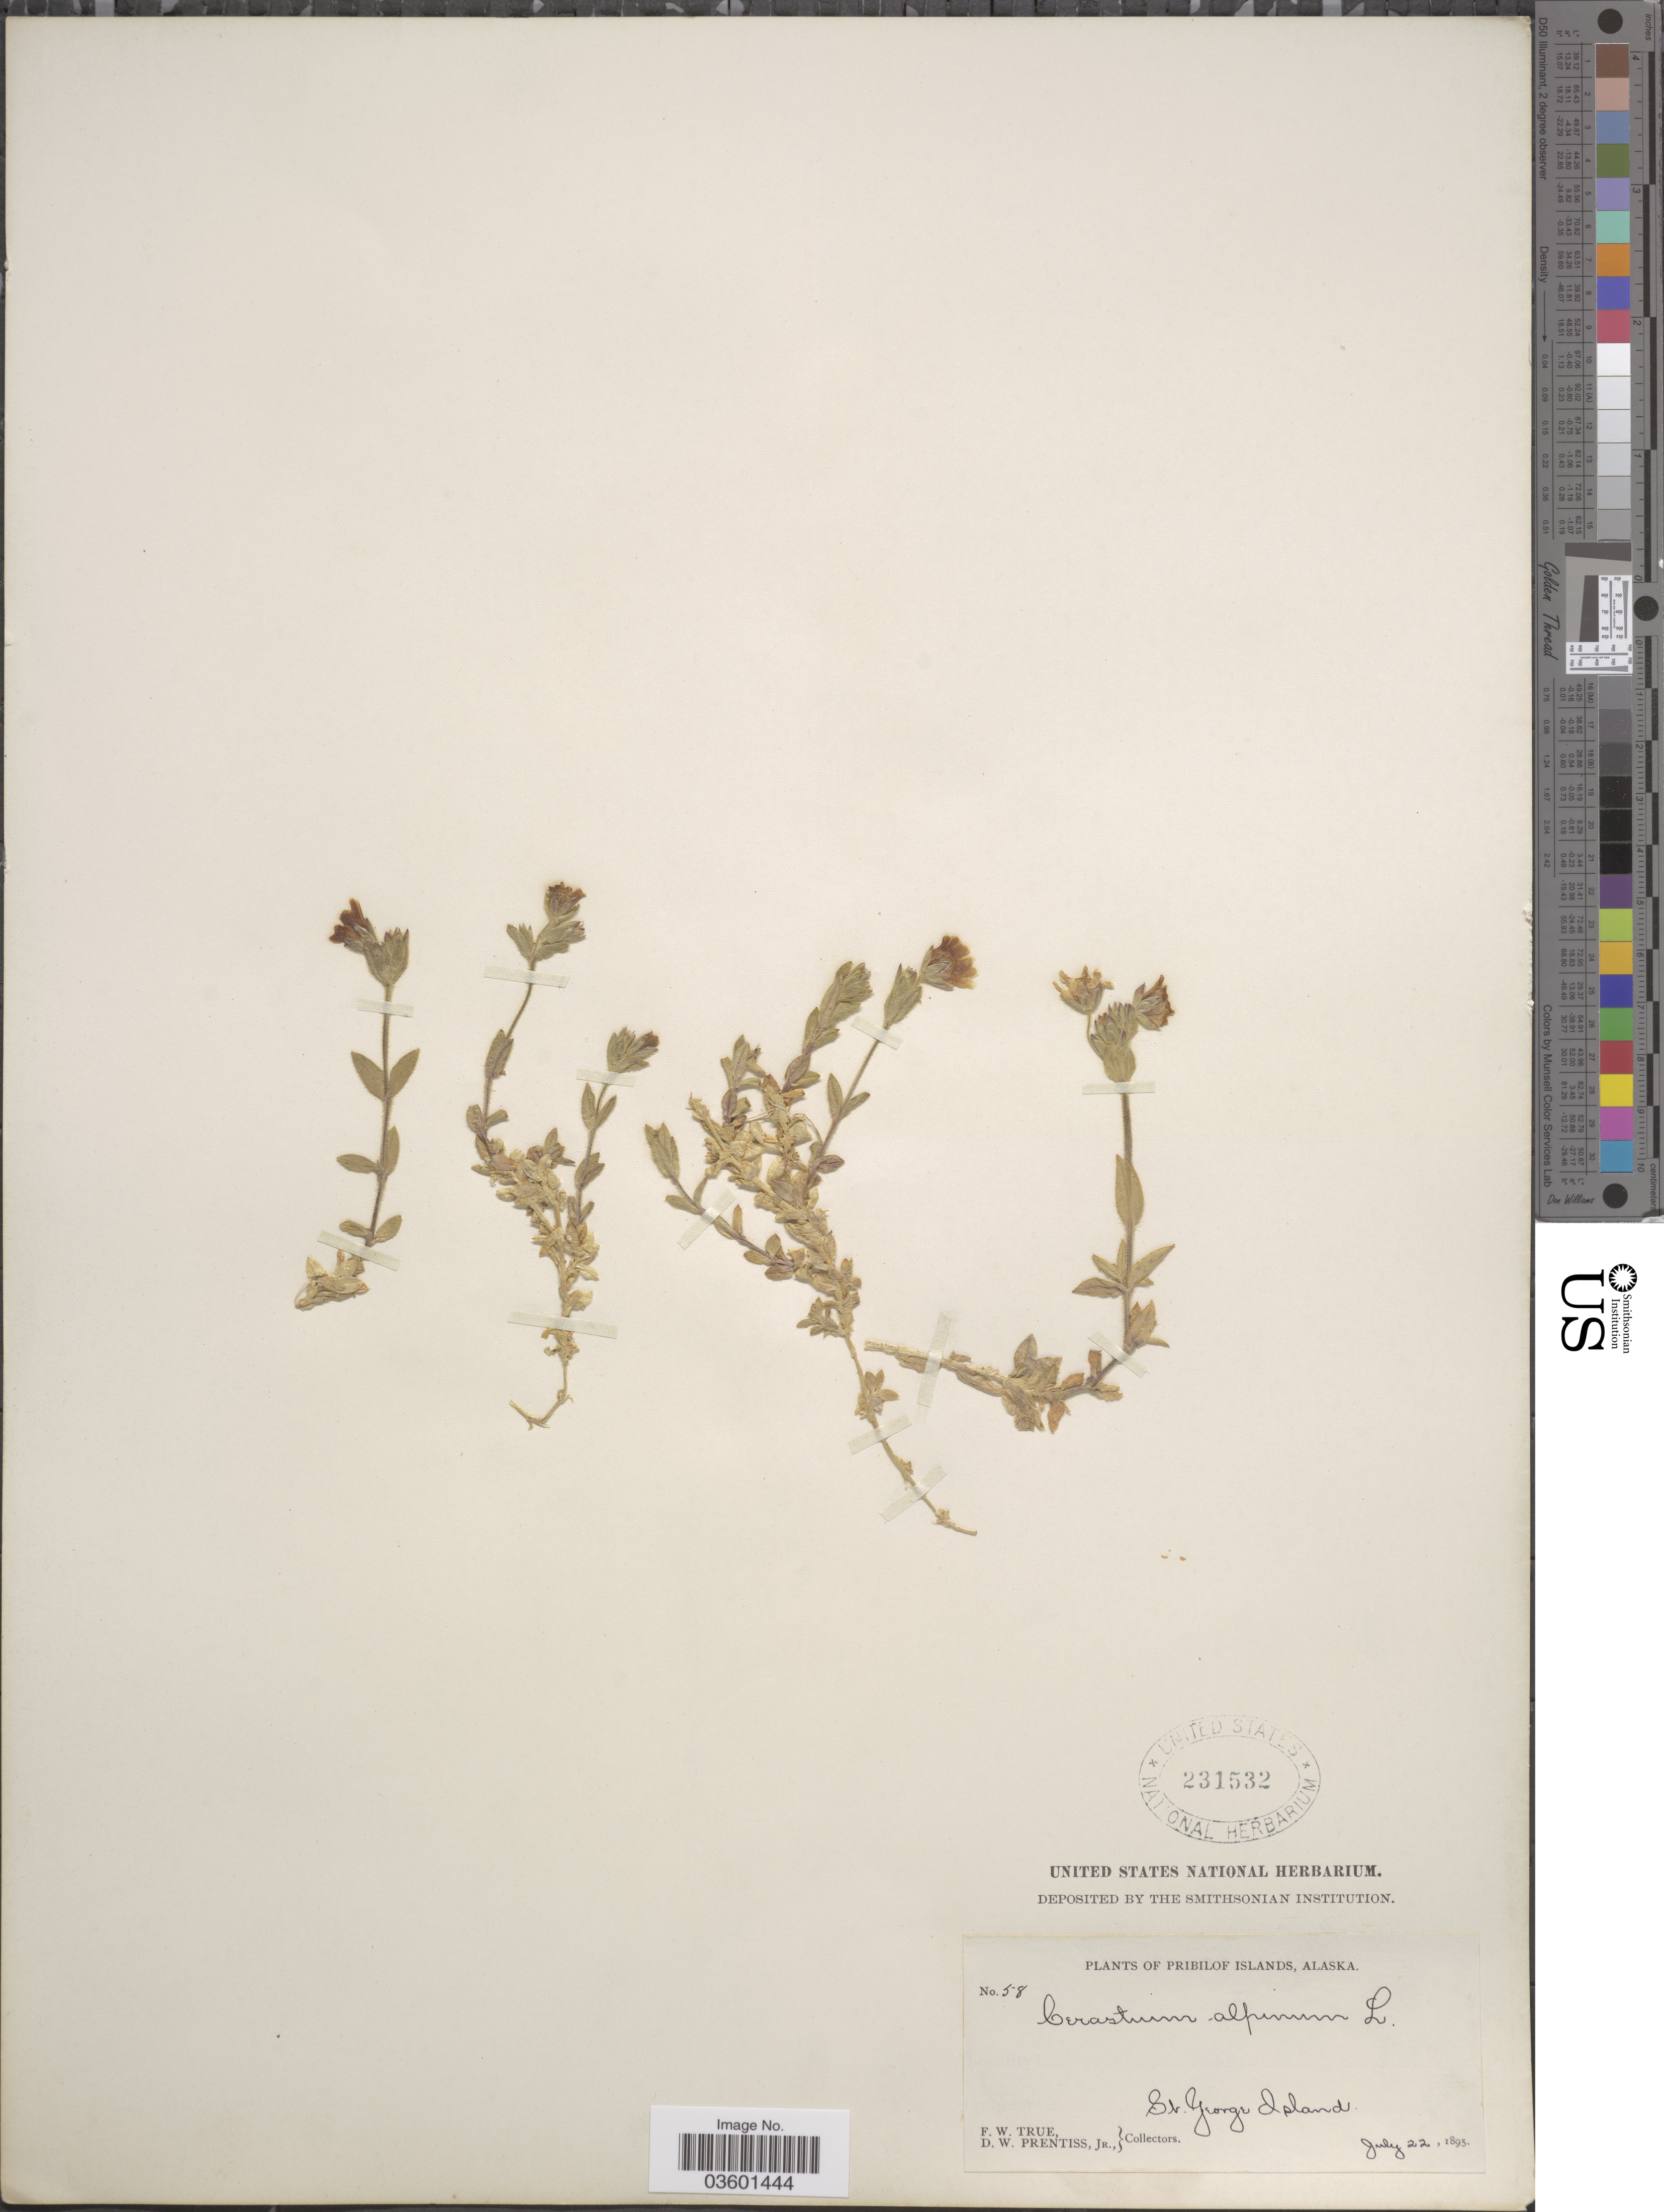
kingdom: Plantae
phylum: Tracheophyta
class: Magnoliopsida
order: Caryophyllales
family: Caryophyllaceae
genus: Cerastium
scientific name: Cerastium beeringianum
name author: Cham. & Schltdl.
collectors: F. True & D. Prentiss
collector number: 58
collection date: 1895-07-22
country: United States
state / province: Alaska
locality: Pribilof Islands. St. George Island.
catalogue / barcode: US 231532